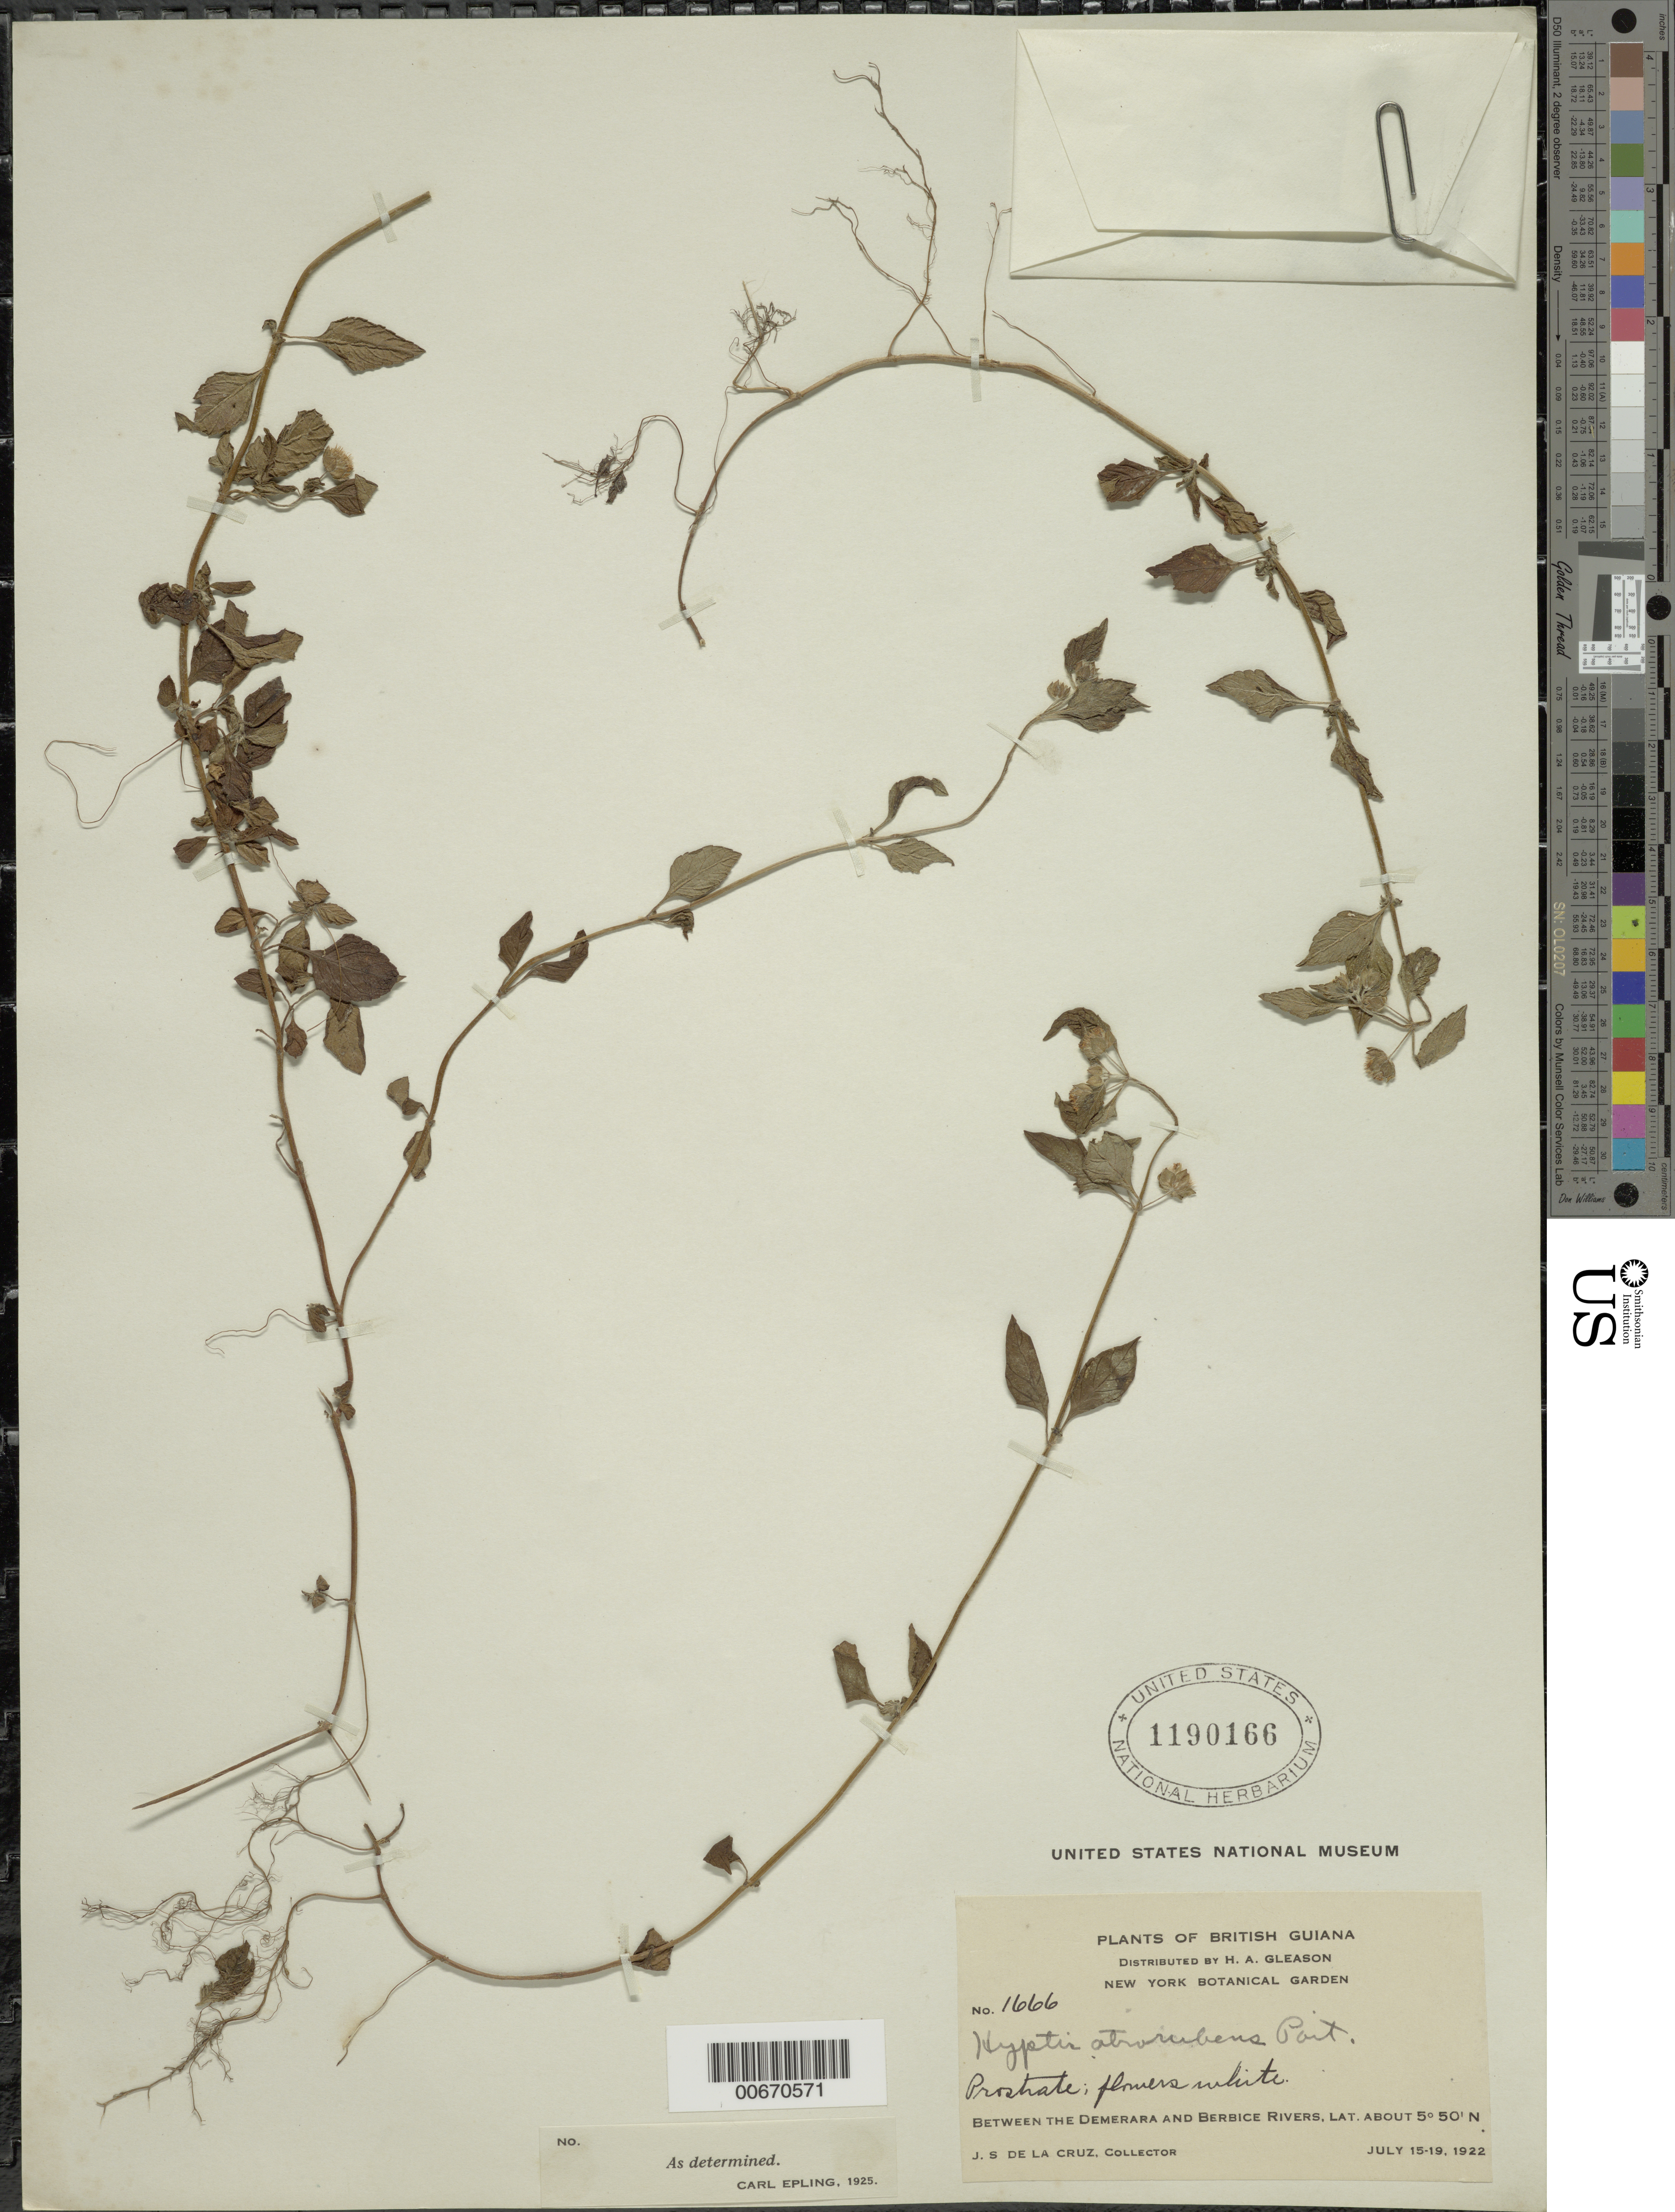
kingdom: Plantae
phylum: Tracheophyta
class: Magnoliopsida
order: Lamiales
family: Lamiaceae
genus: Hyptis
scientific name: Hyptis atrorubens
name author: Poit.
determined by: Epling, C. C.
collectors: J. S. de la Cruz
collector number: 1666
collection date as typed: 15-Jul-22 to 19-Jul-22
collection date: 1922-07-15/1922-07-19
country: Guyana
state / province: U. Demerara-Berbice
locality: Demerara River to the Berbice River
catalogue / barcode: US 1190166